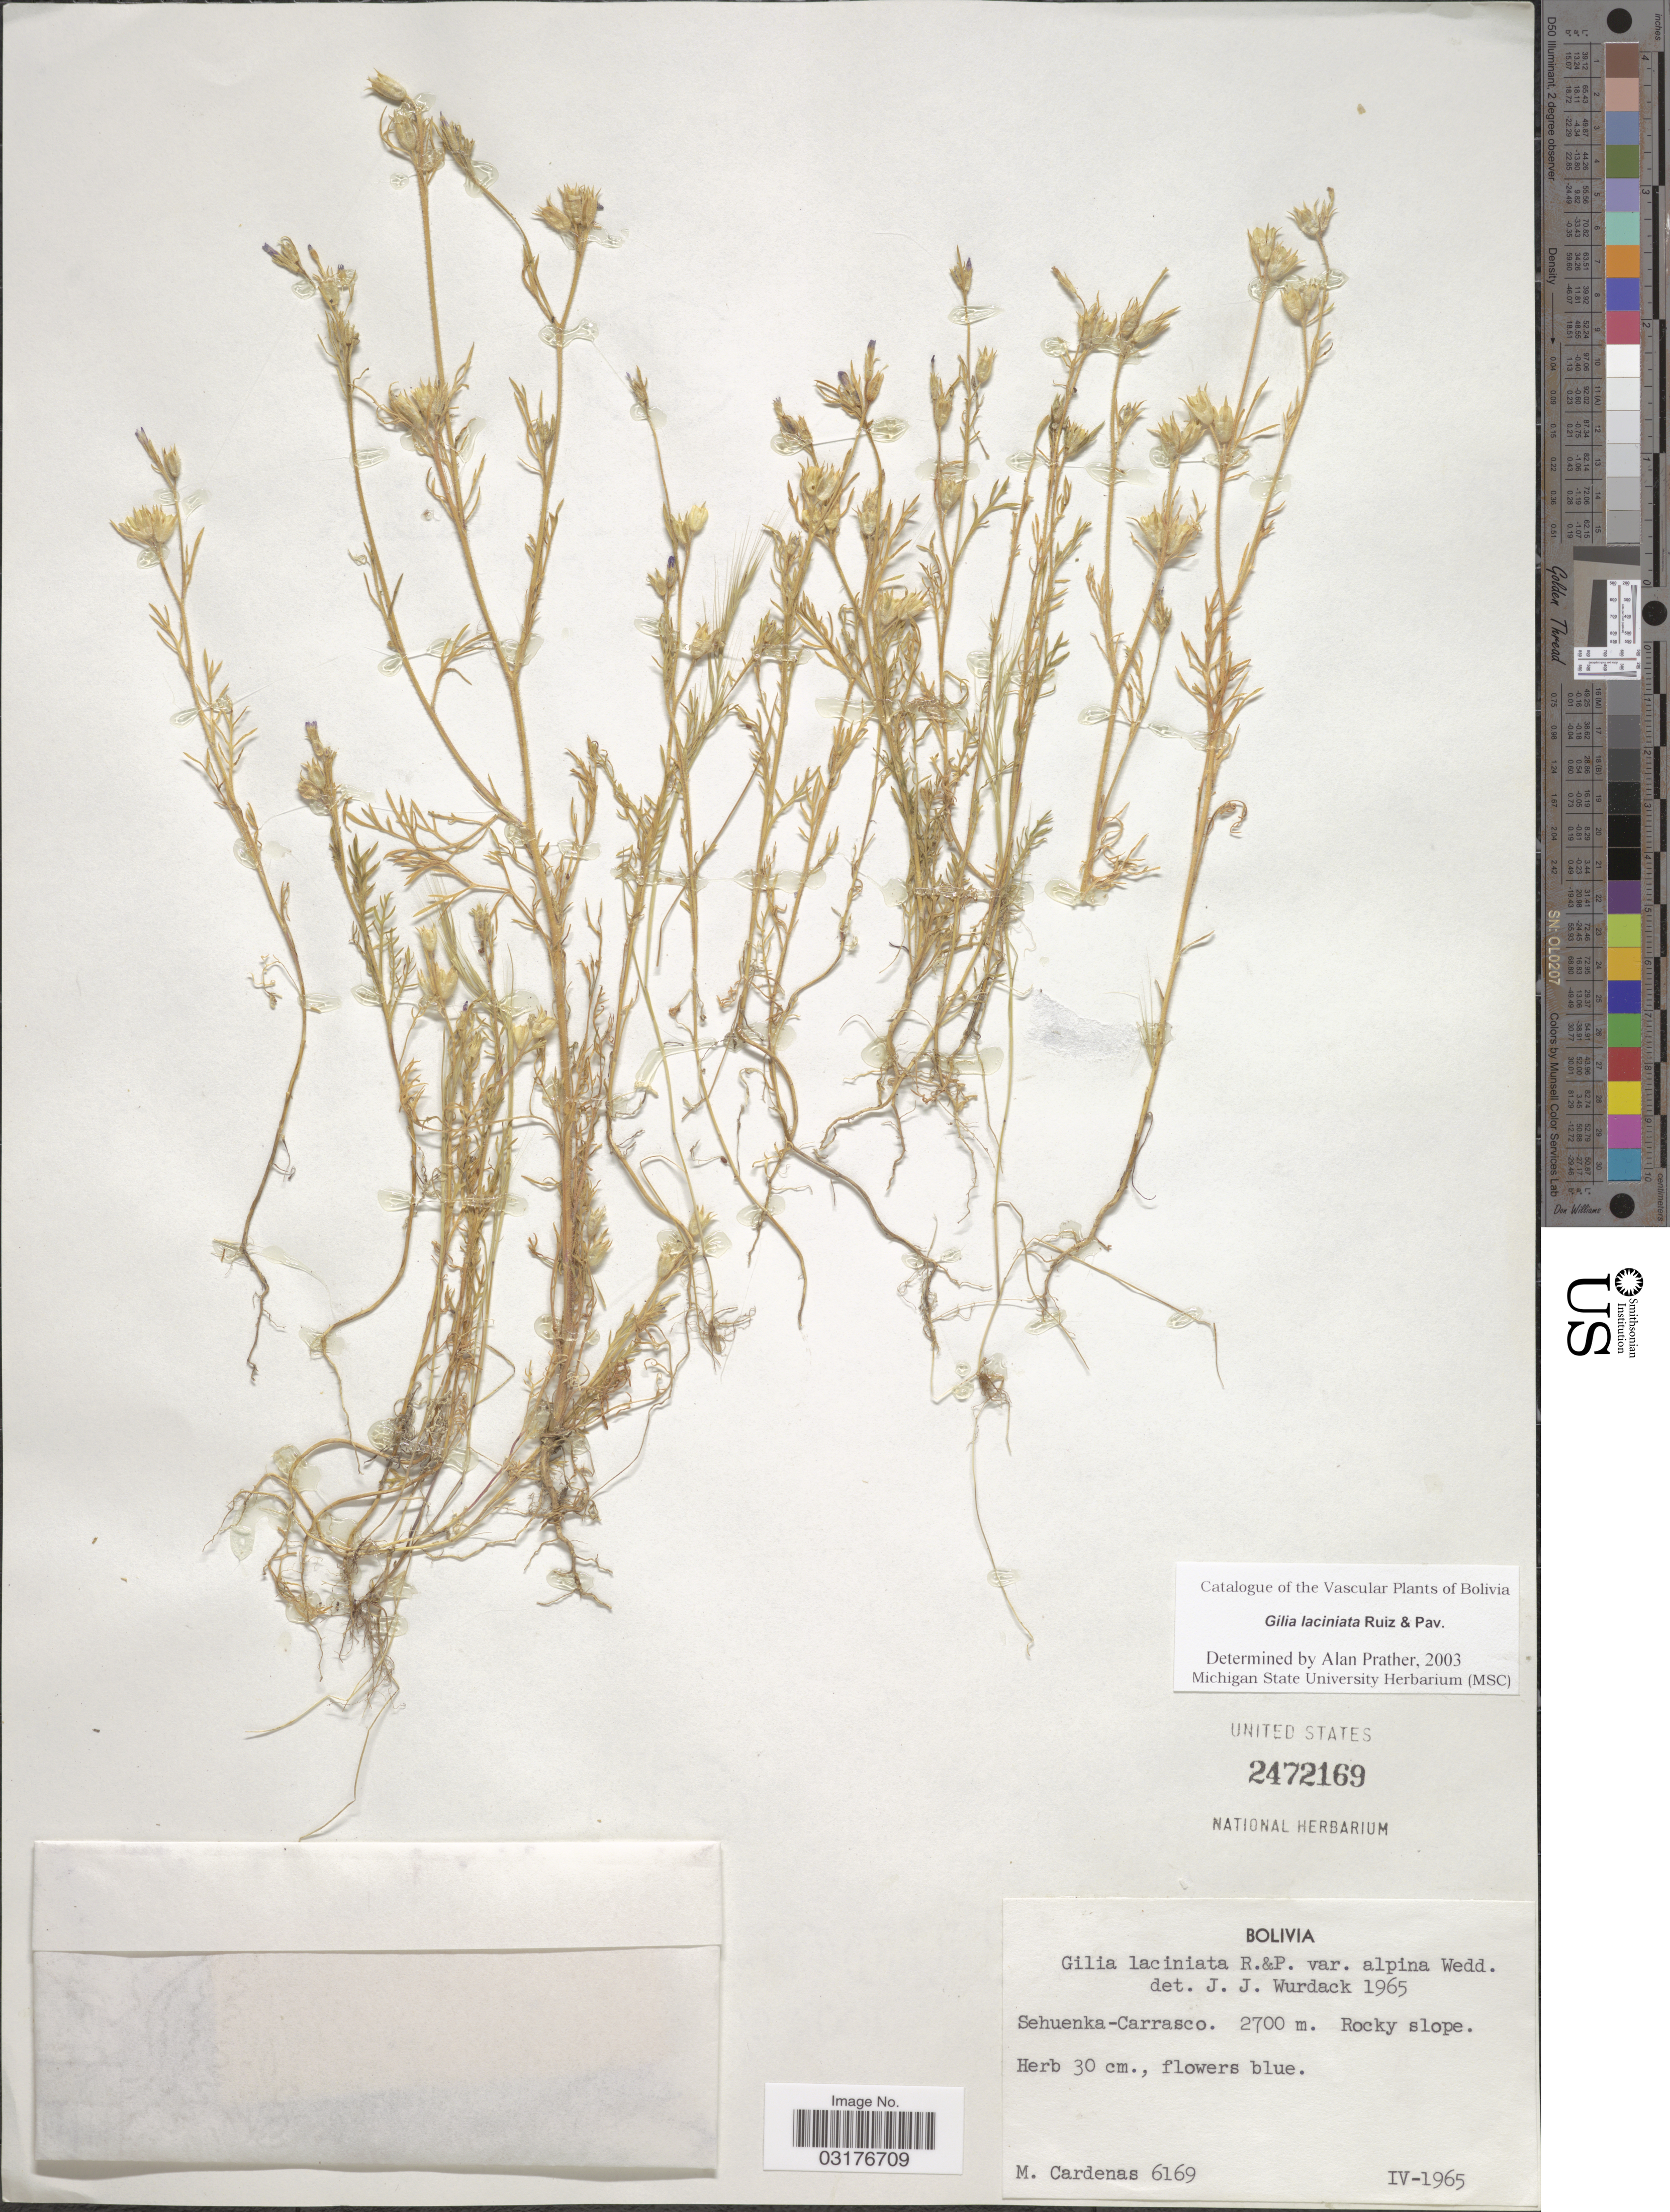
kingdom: Plantae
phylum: Tracheophyta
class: Magnoliopsida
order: Ericales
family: Polemoniaceae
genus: Gilia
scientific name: Gilia laciniata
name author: Ruiz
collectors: M. Cárdenas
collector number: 6169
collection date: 1965-04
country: Bolivia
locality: Sehuenka-Carrasco.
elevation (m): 2700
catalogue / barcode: US 2472169